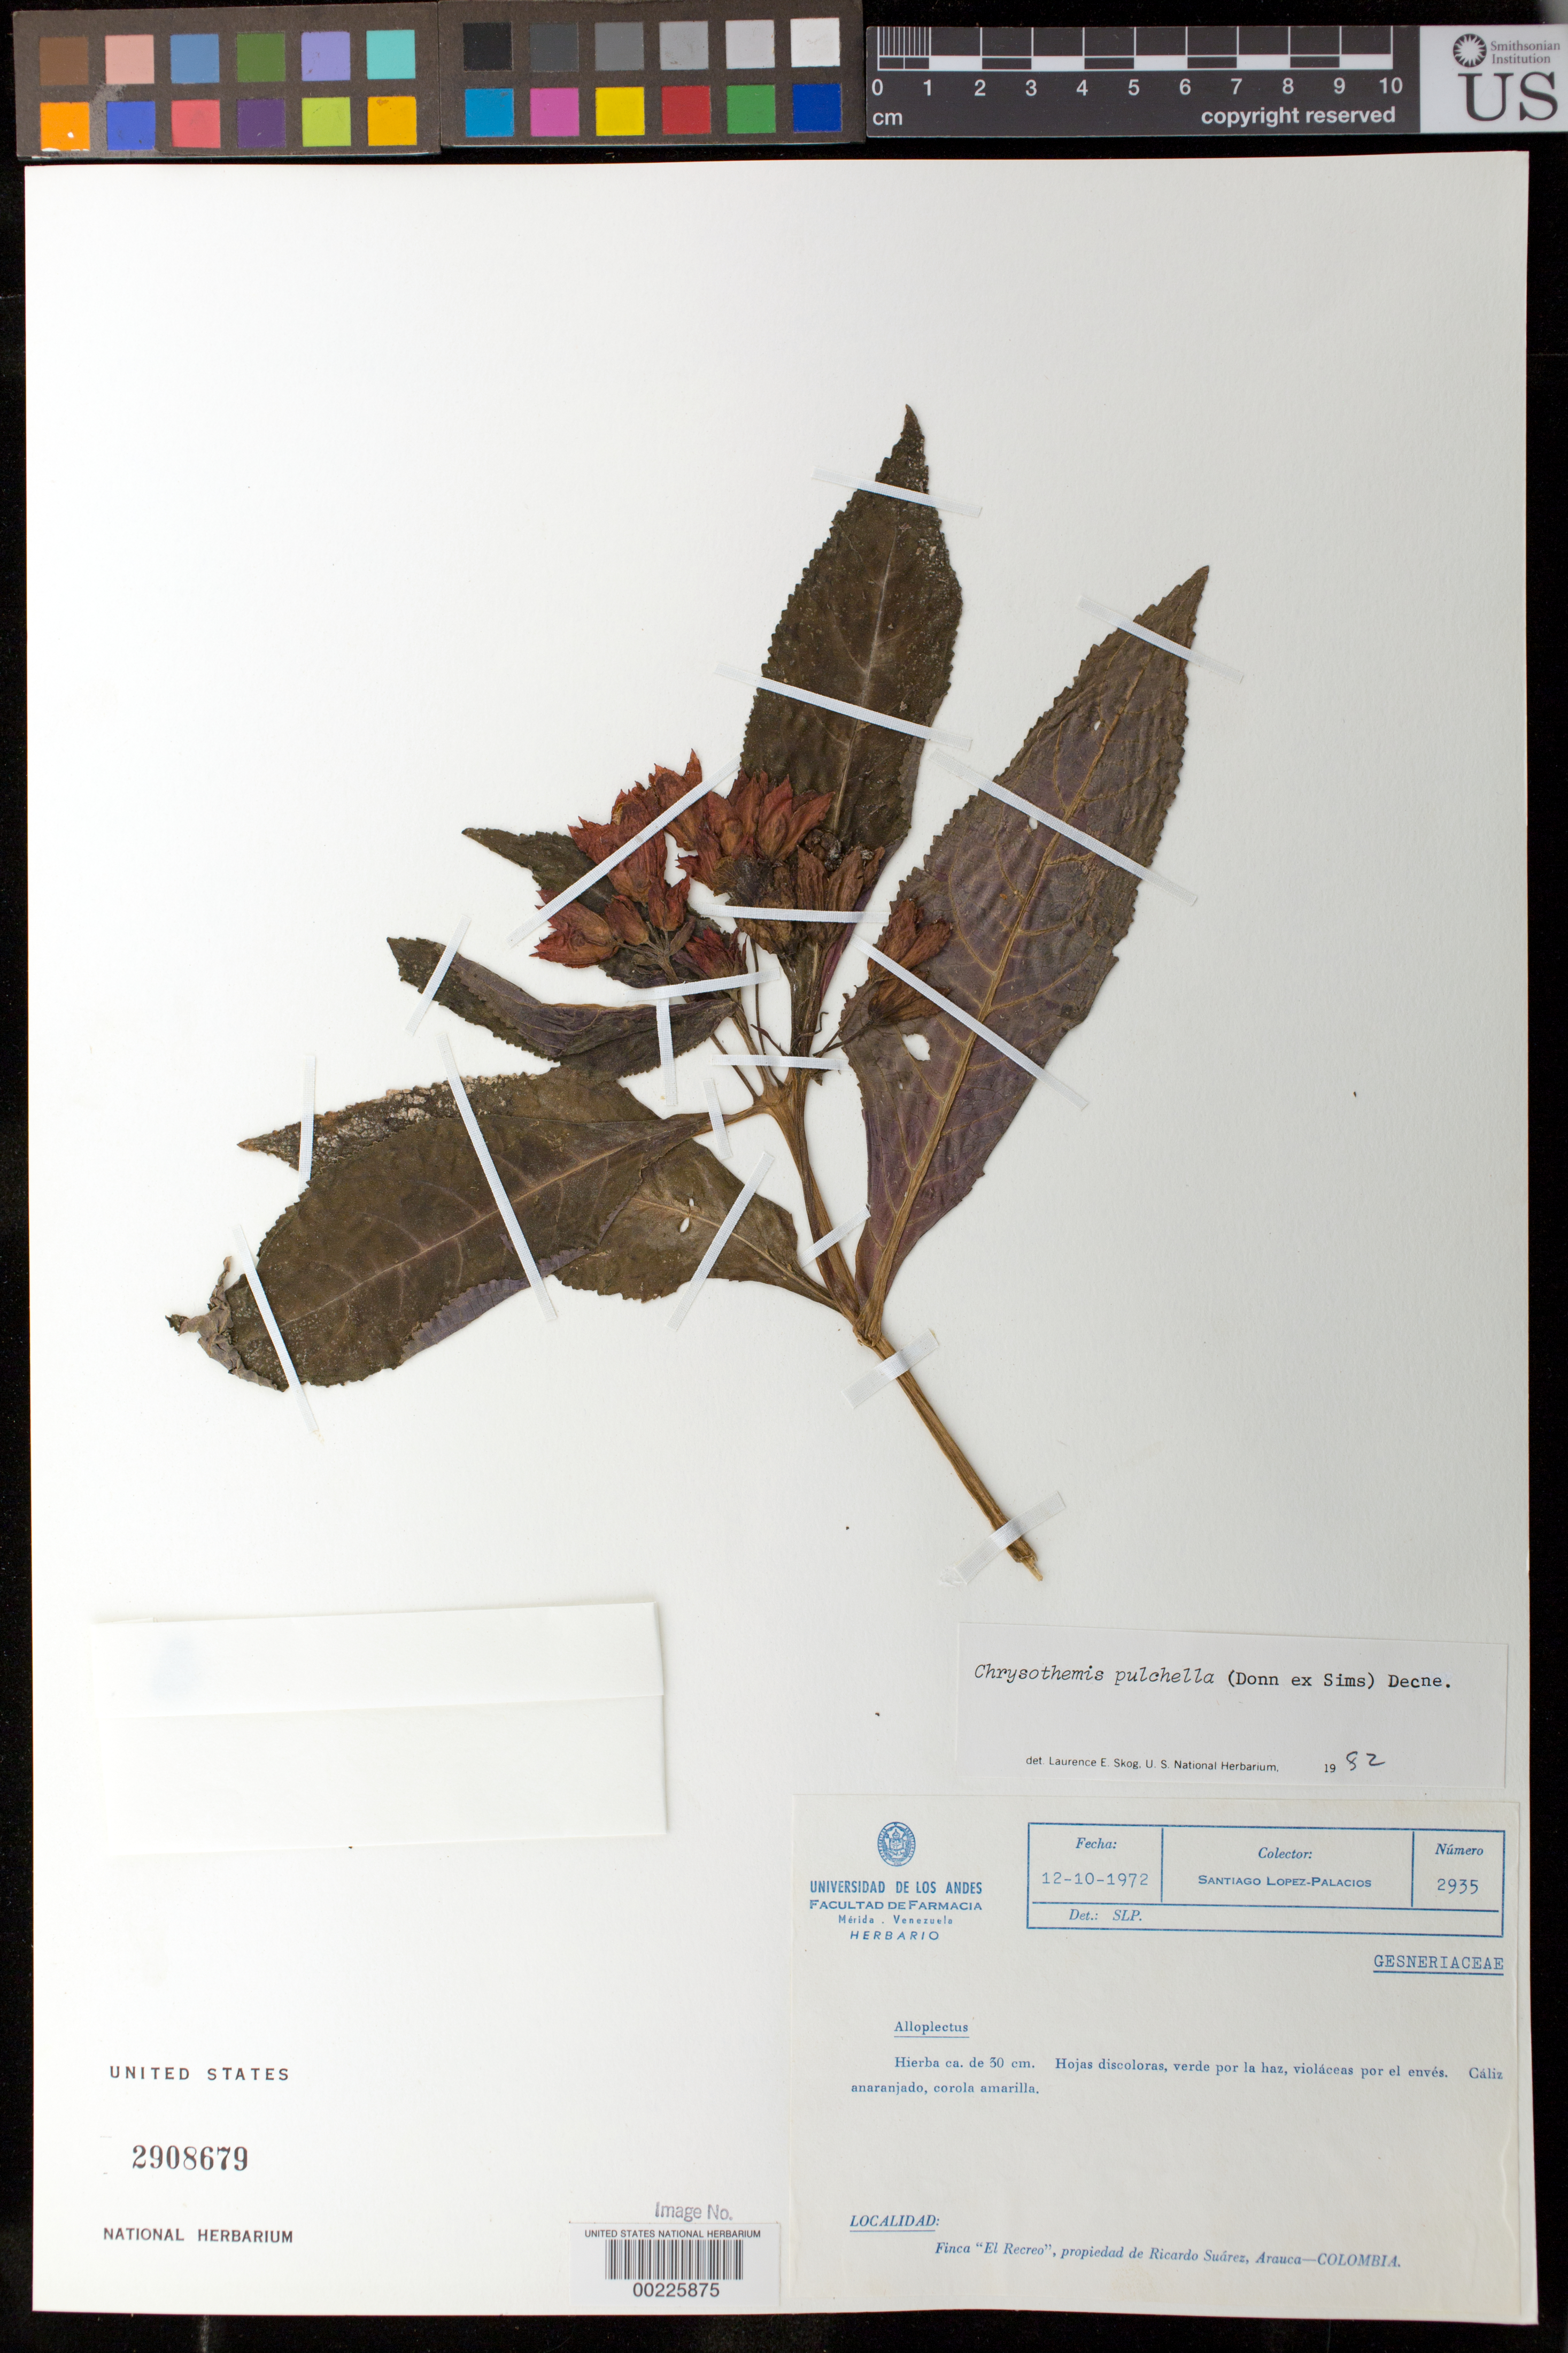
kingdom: Plantae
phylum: Tracheophyta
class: Magnoliopsida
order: Lamiales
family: Gesneriaceae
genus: Chrysothemis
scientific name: Chrysothemis pulchella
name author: (Donn ex Sims) Decne.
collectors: S. Lopez-P.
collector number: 2935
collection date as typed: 1972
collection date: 1972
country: Colombia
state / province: Arauca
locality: Finca "El Recreo", property of Ricardo Suarez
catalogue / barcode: US 2908679